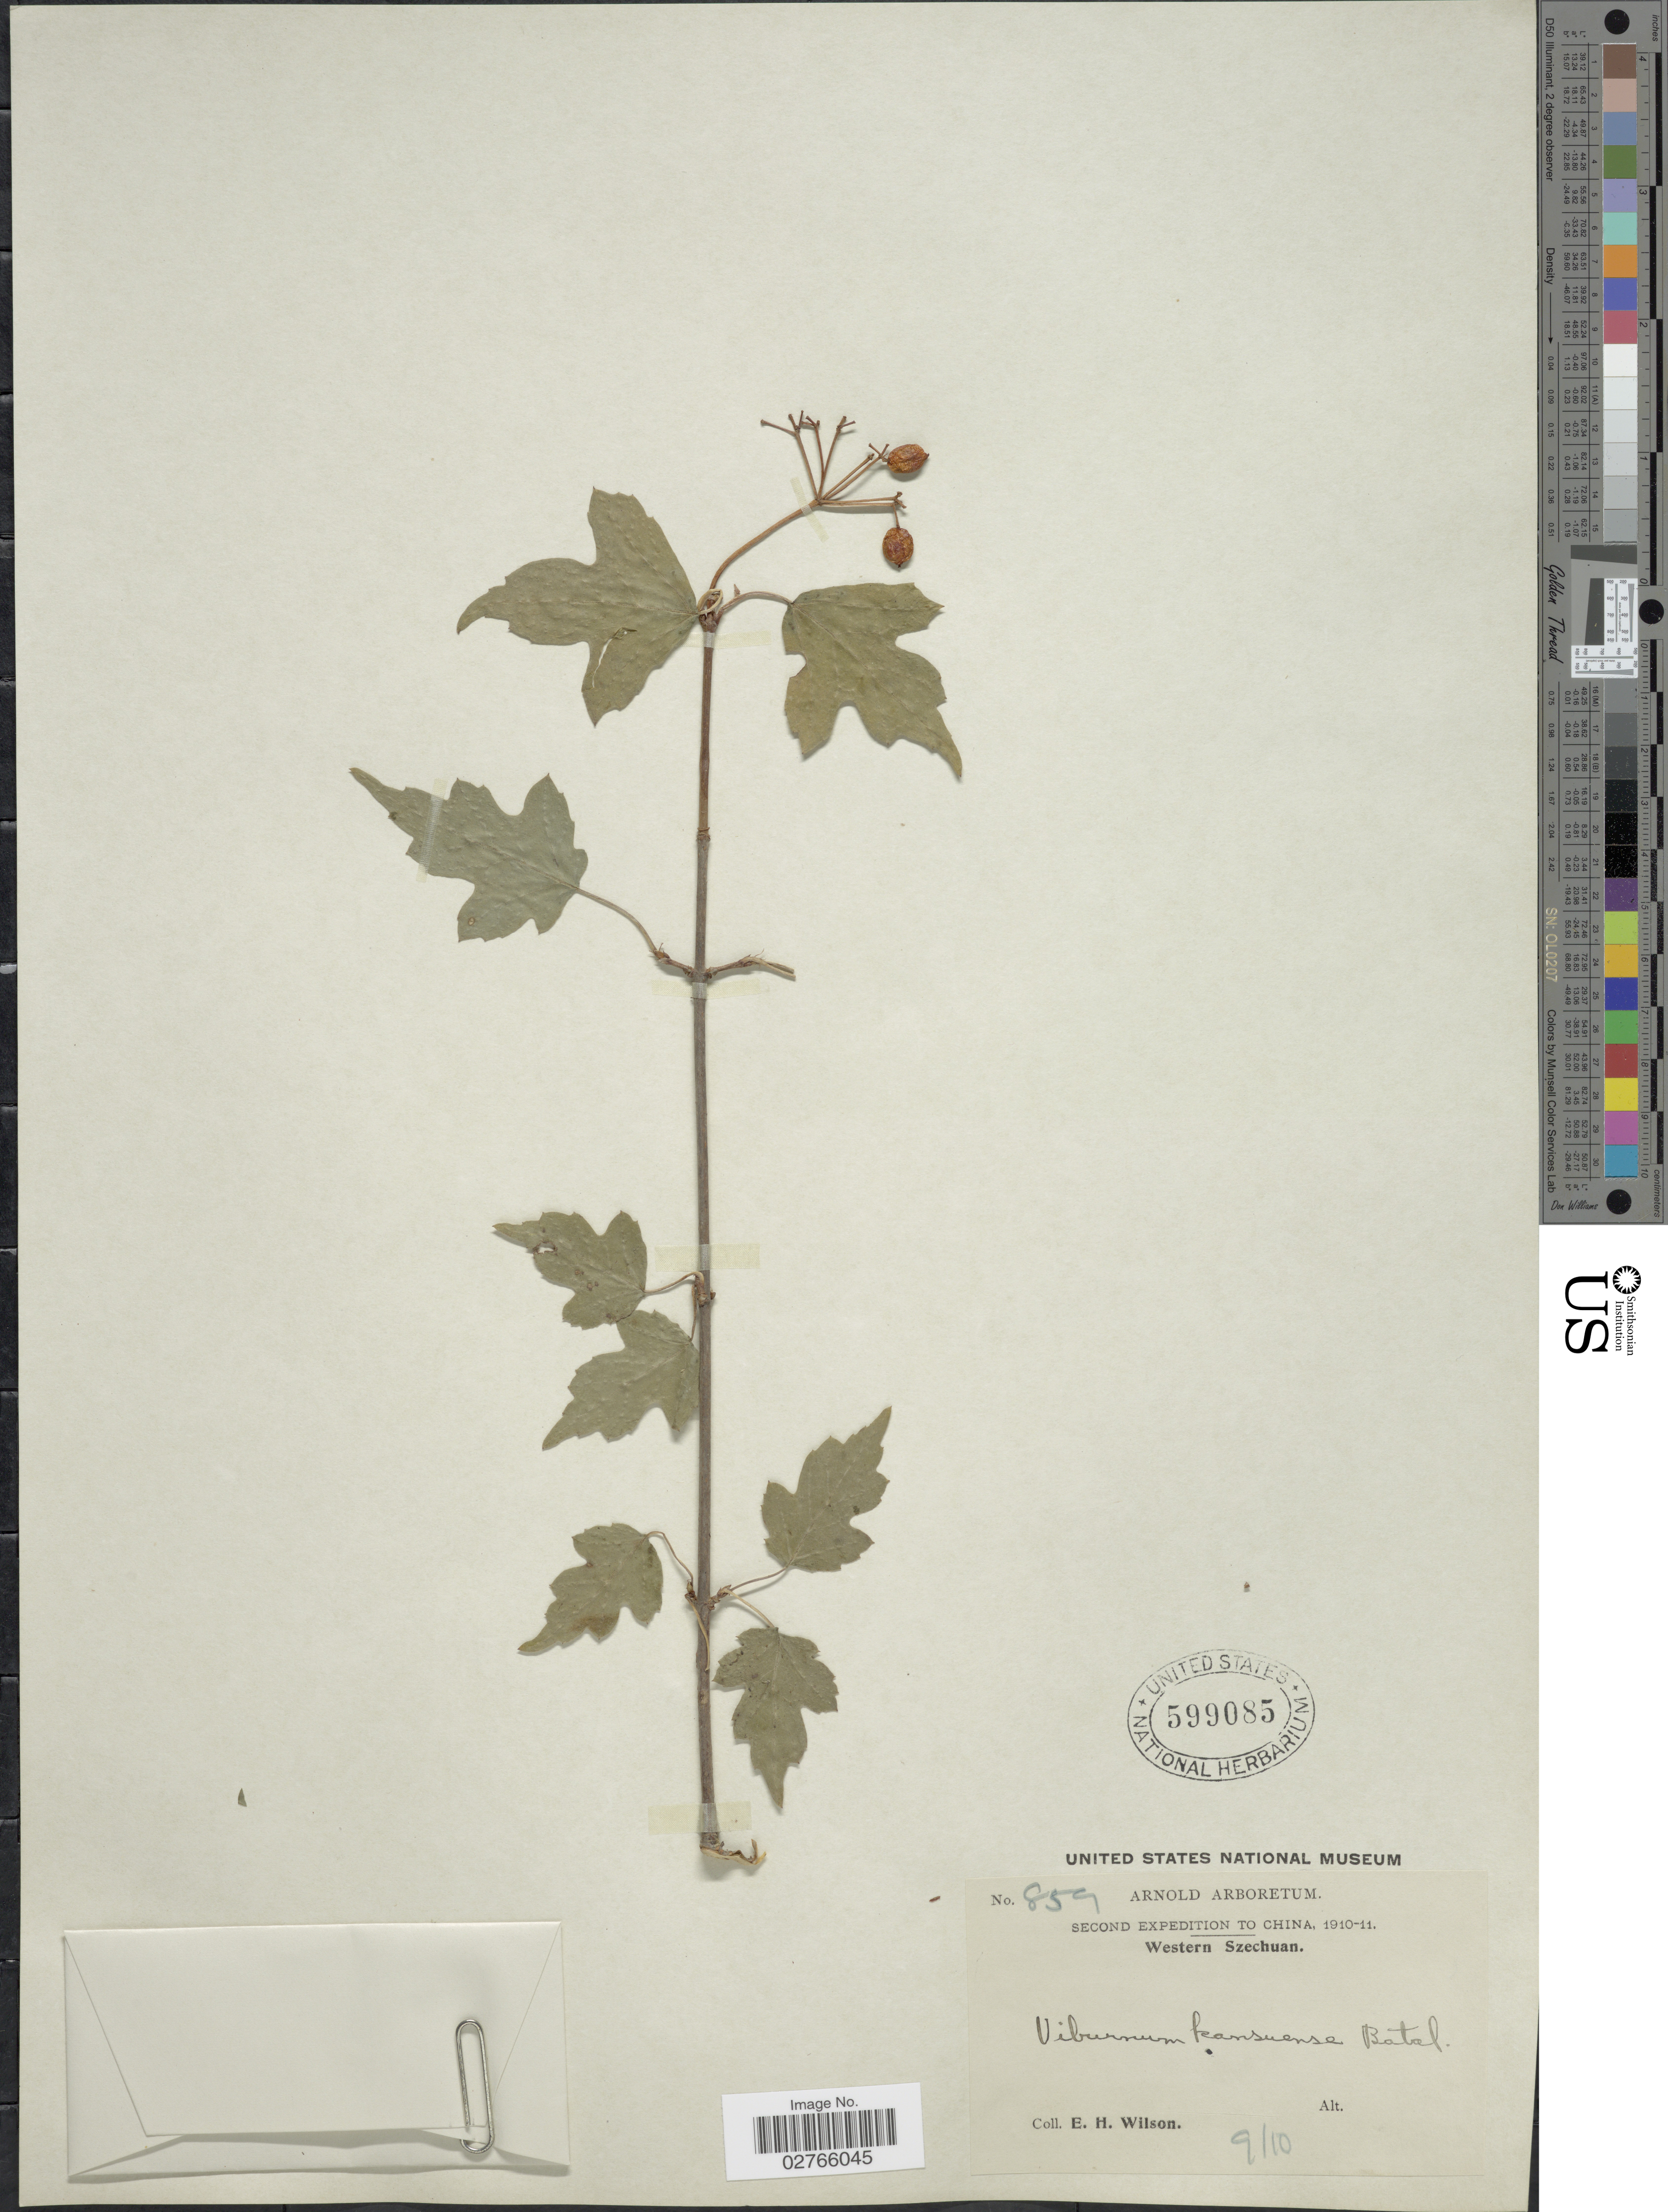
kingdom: Plantae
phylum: Tracheophyta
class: Magnoliopsida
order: Dipsacales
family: Viburnaceae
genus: Viburnum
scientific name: Viburnum kansuense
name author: Batalin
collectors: E. Wilson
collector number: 859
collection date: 1910-09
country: China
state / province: Sichuan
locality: Western Szechuan.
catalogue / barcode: US 599085